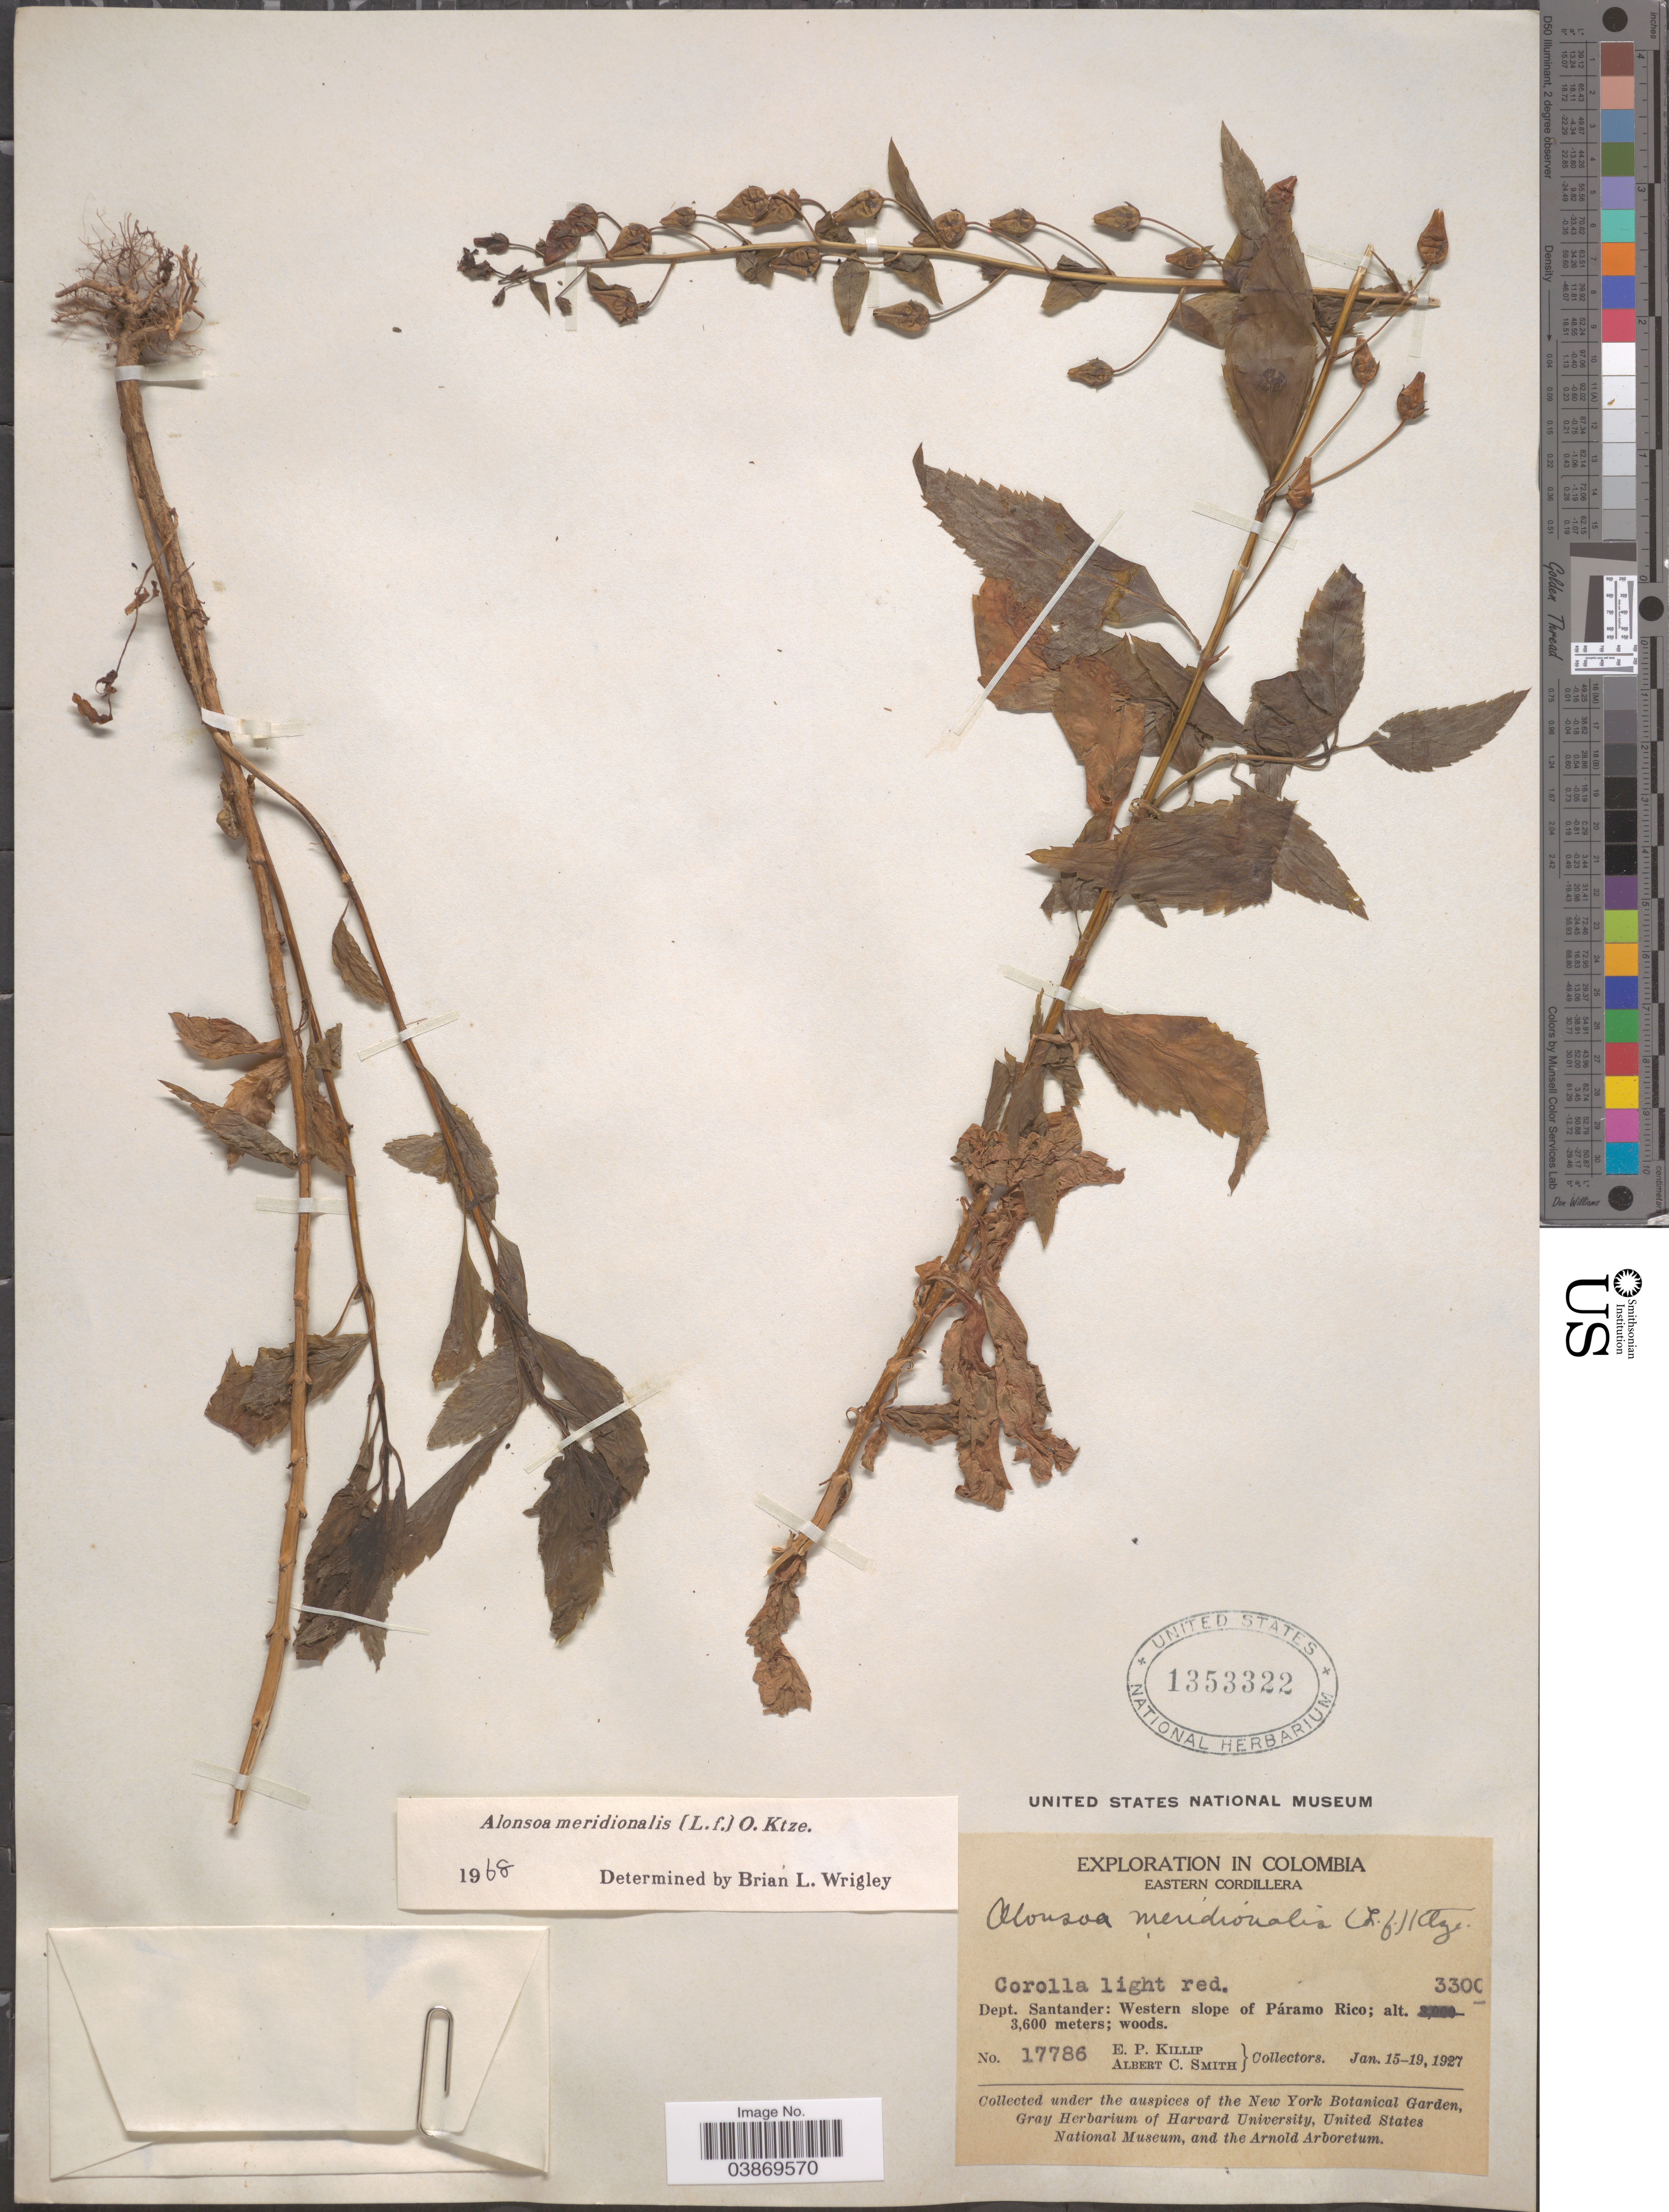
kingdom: Plantae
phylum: Tracheophyta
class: Magnoliopsida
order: Lamiales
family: Scrophulariaceae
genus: Alonsoa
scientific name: Alonsoa meridionalis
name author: (L. f.) Kuntze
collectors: E. P. Killip & A. C. Smith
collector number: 17786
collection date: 1927-01-15/1927-01-19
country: Colombia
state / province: Santander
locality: Dept. Santander: Western slope of Páramo Rico.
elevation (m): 3300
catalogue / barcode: US 1353322